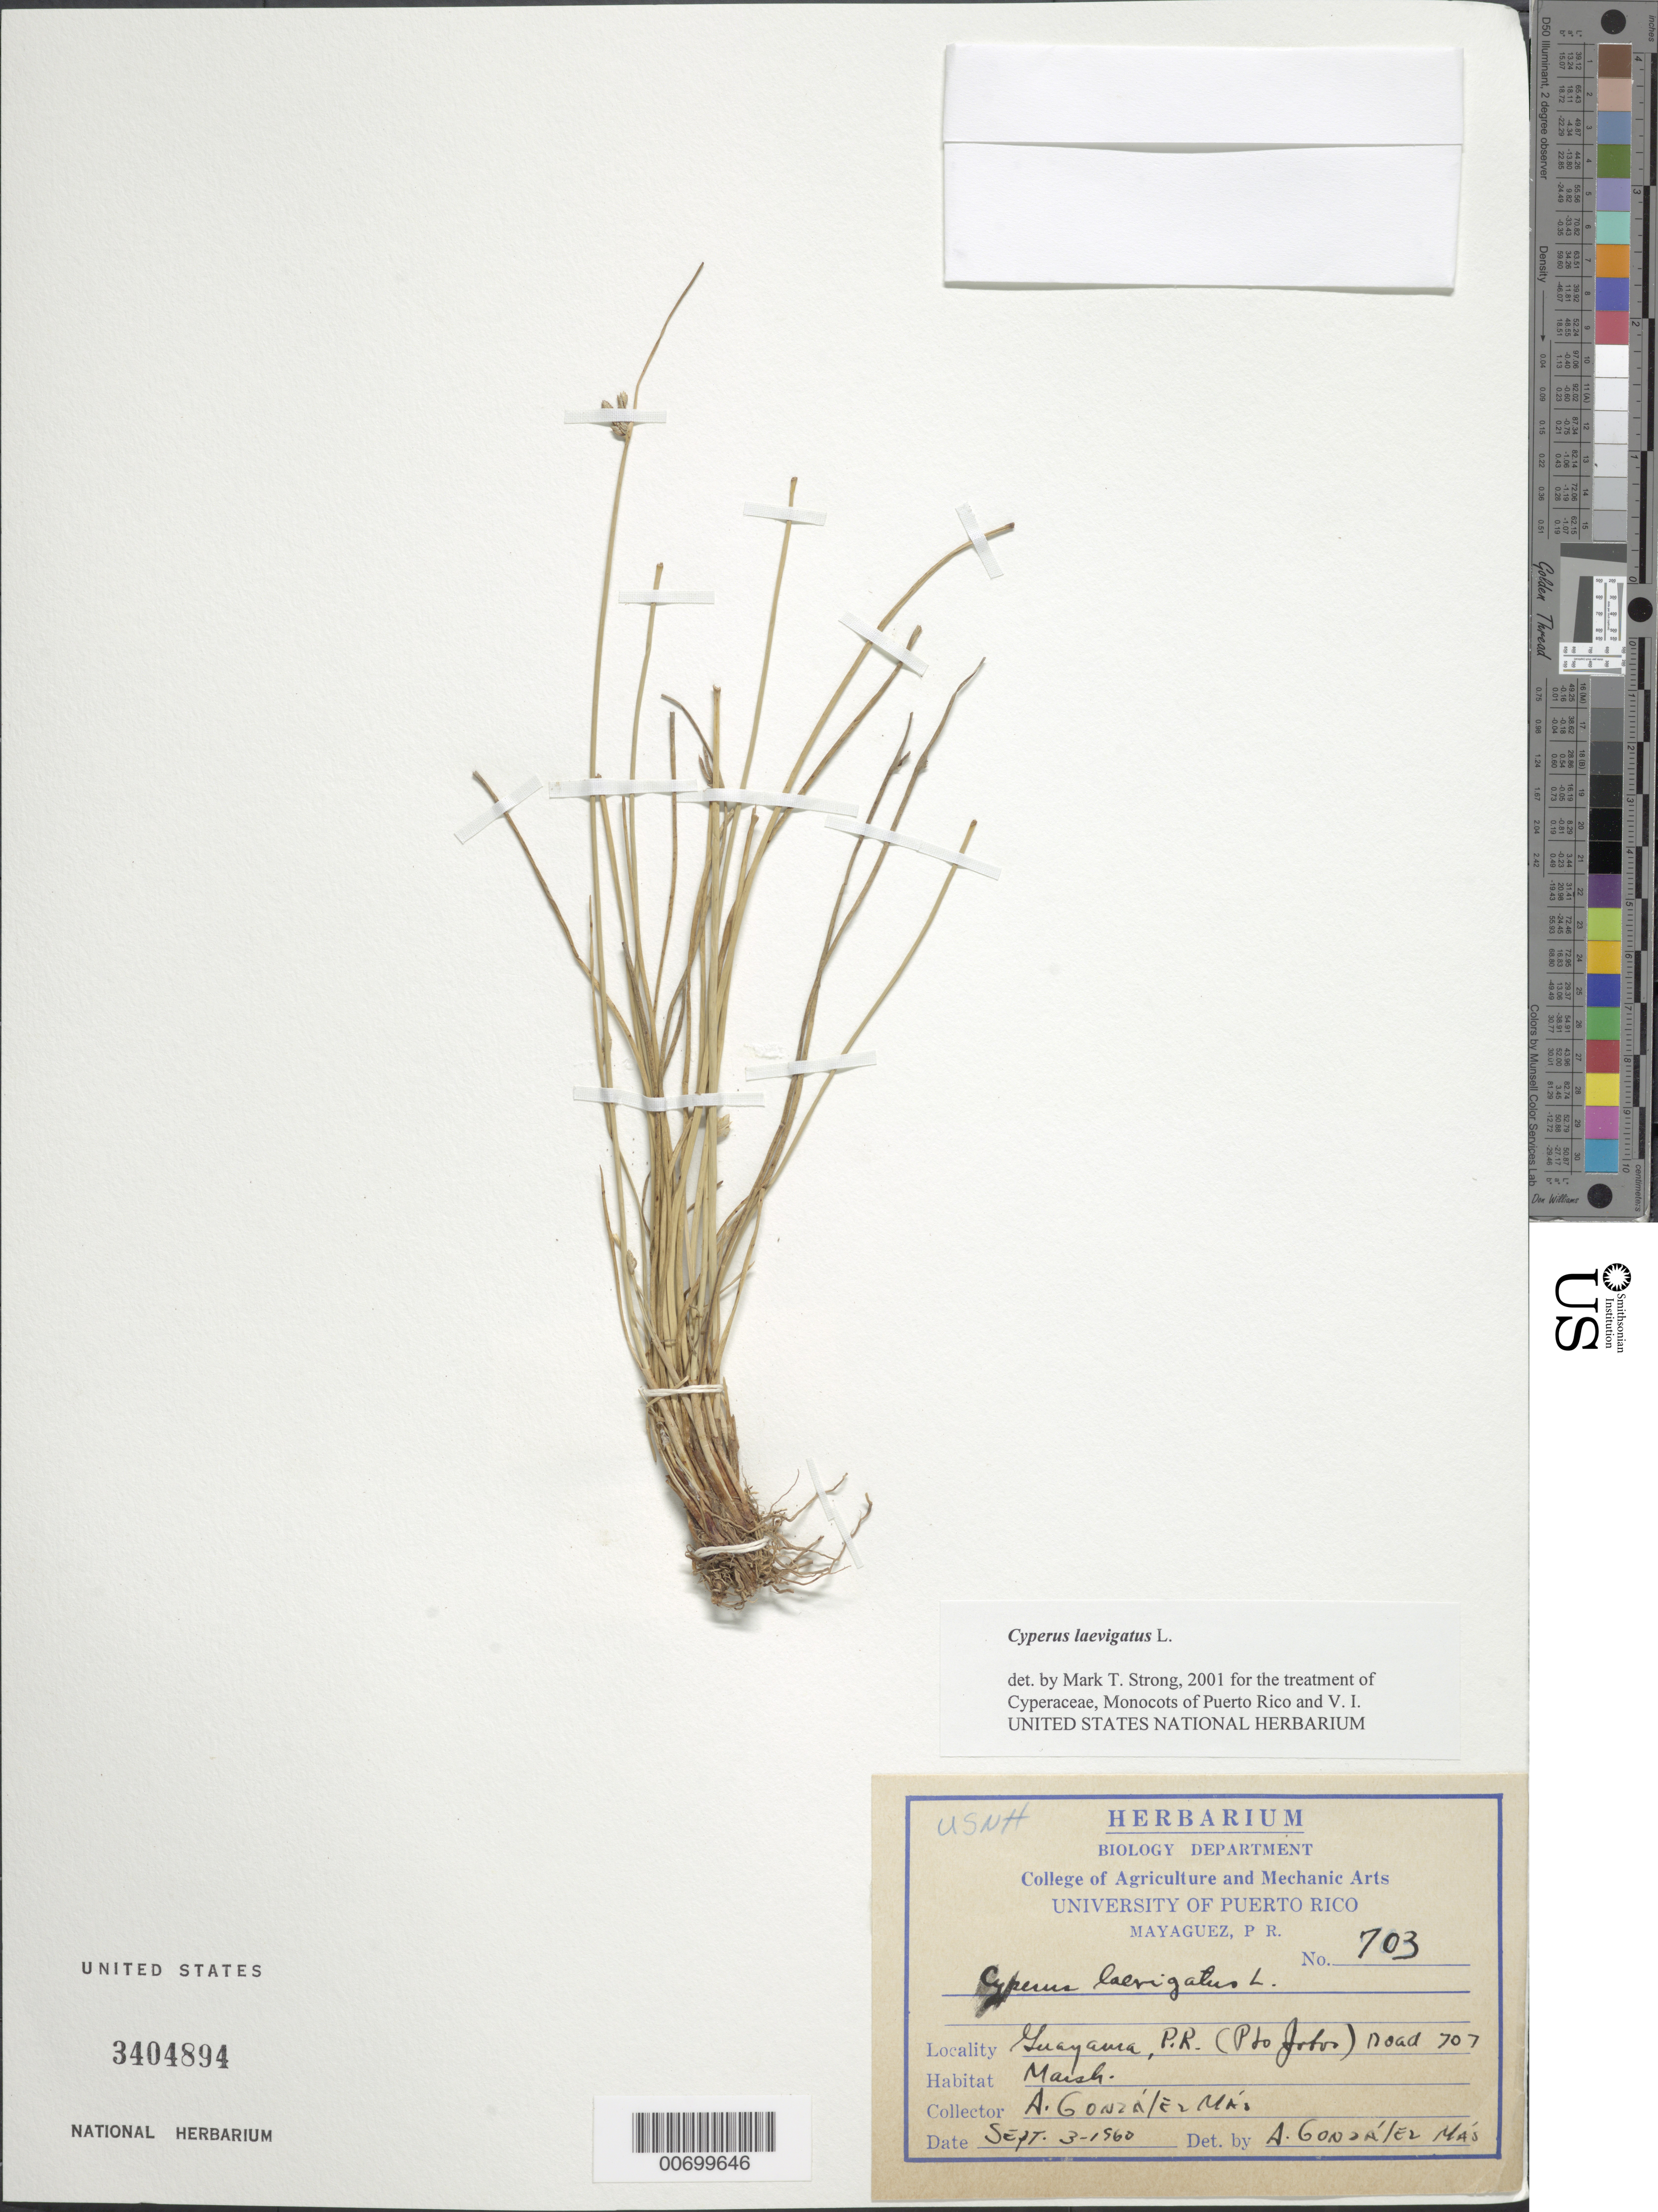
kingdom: Plantae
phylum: Tracheophyta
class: Liliopsida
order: Poales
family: Cyperaceae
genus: Cyperus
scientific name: Cyperus laevigatus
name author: L.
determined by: Strong, M. T., (US), Smithsonian Institution - National Museum of Natural History (UNITED STATES)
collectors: A. González Más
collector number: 703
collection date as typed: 03 Sep 1960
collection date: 1960-09-03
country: Puerto Rico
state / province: Guayama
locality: Guayama: Pto. Jobos, Rd. 707.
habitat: Marsh.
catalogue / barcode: US 3404894